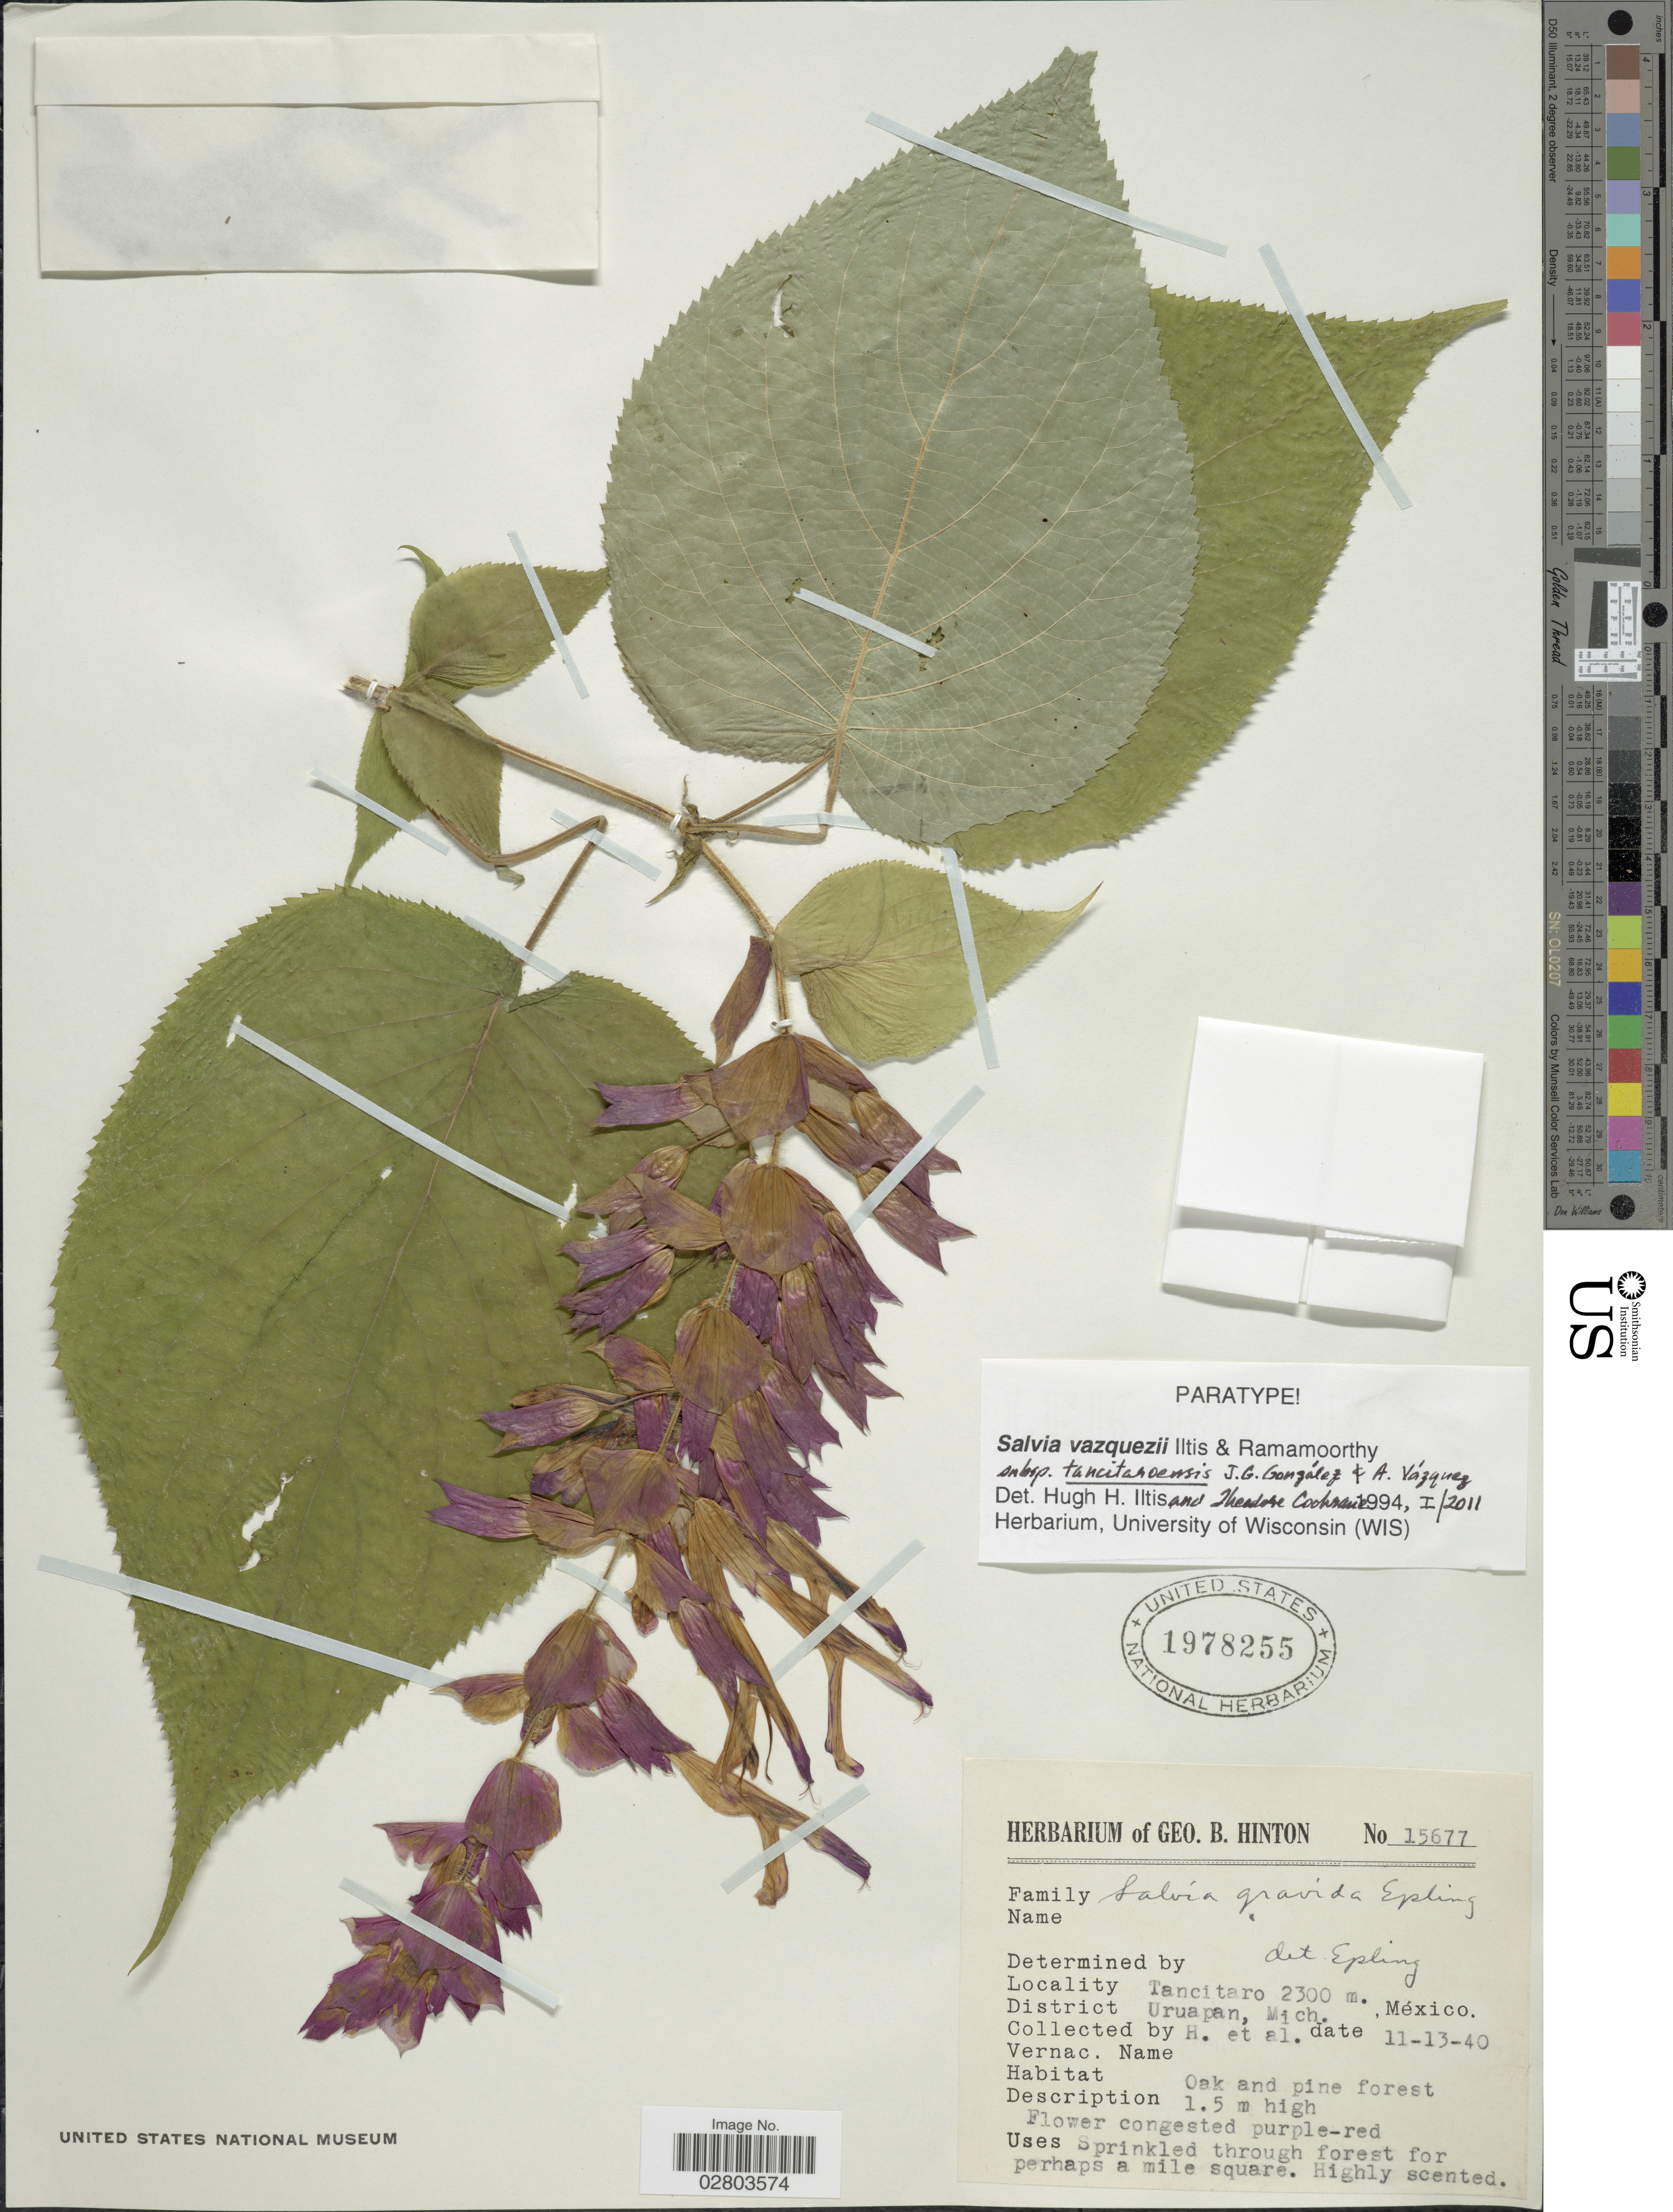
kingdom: Plantae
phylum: Tracheophyta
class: Magnoliopsida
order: Lamiales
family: Lamiaceae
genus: Salvia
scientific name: Salvia vazquezii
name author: Iltis & Ramamoorthy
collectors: G. B. Hinton & et al.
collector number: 15677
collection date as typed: Transcribed d/m/y: 13/11/40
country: Mexico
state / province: Michoacán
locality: Tancitaro. District Uruapan. Oak and pine forest.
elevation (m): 2300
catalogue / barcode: US 1978255